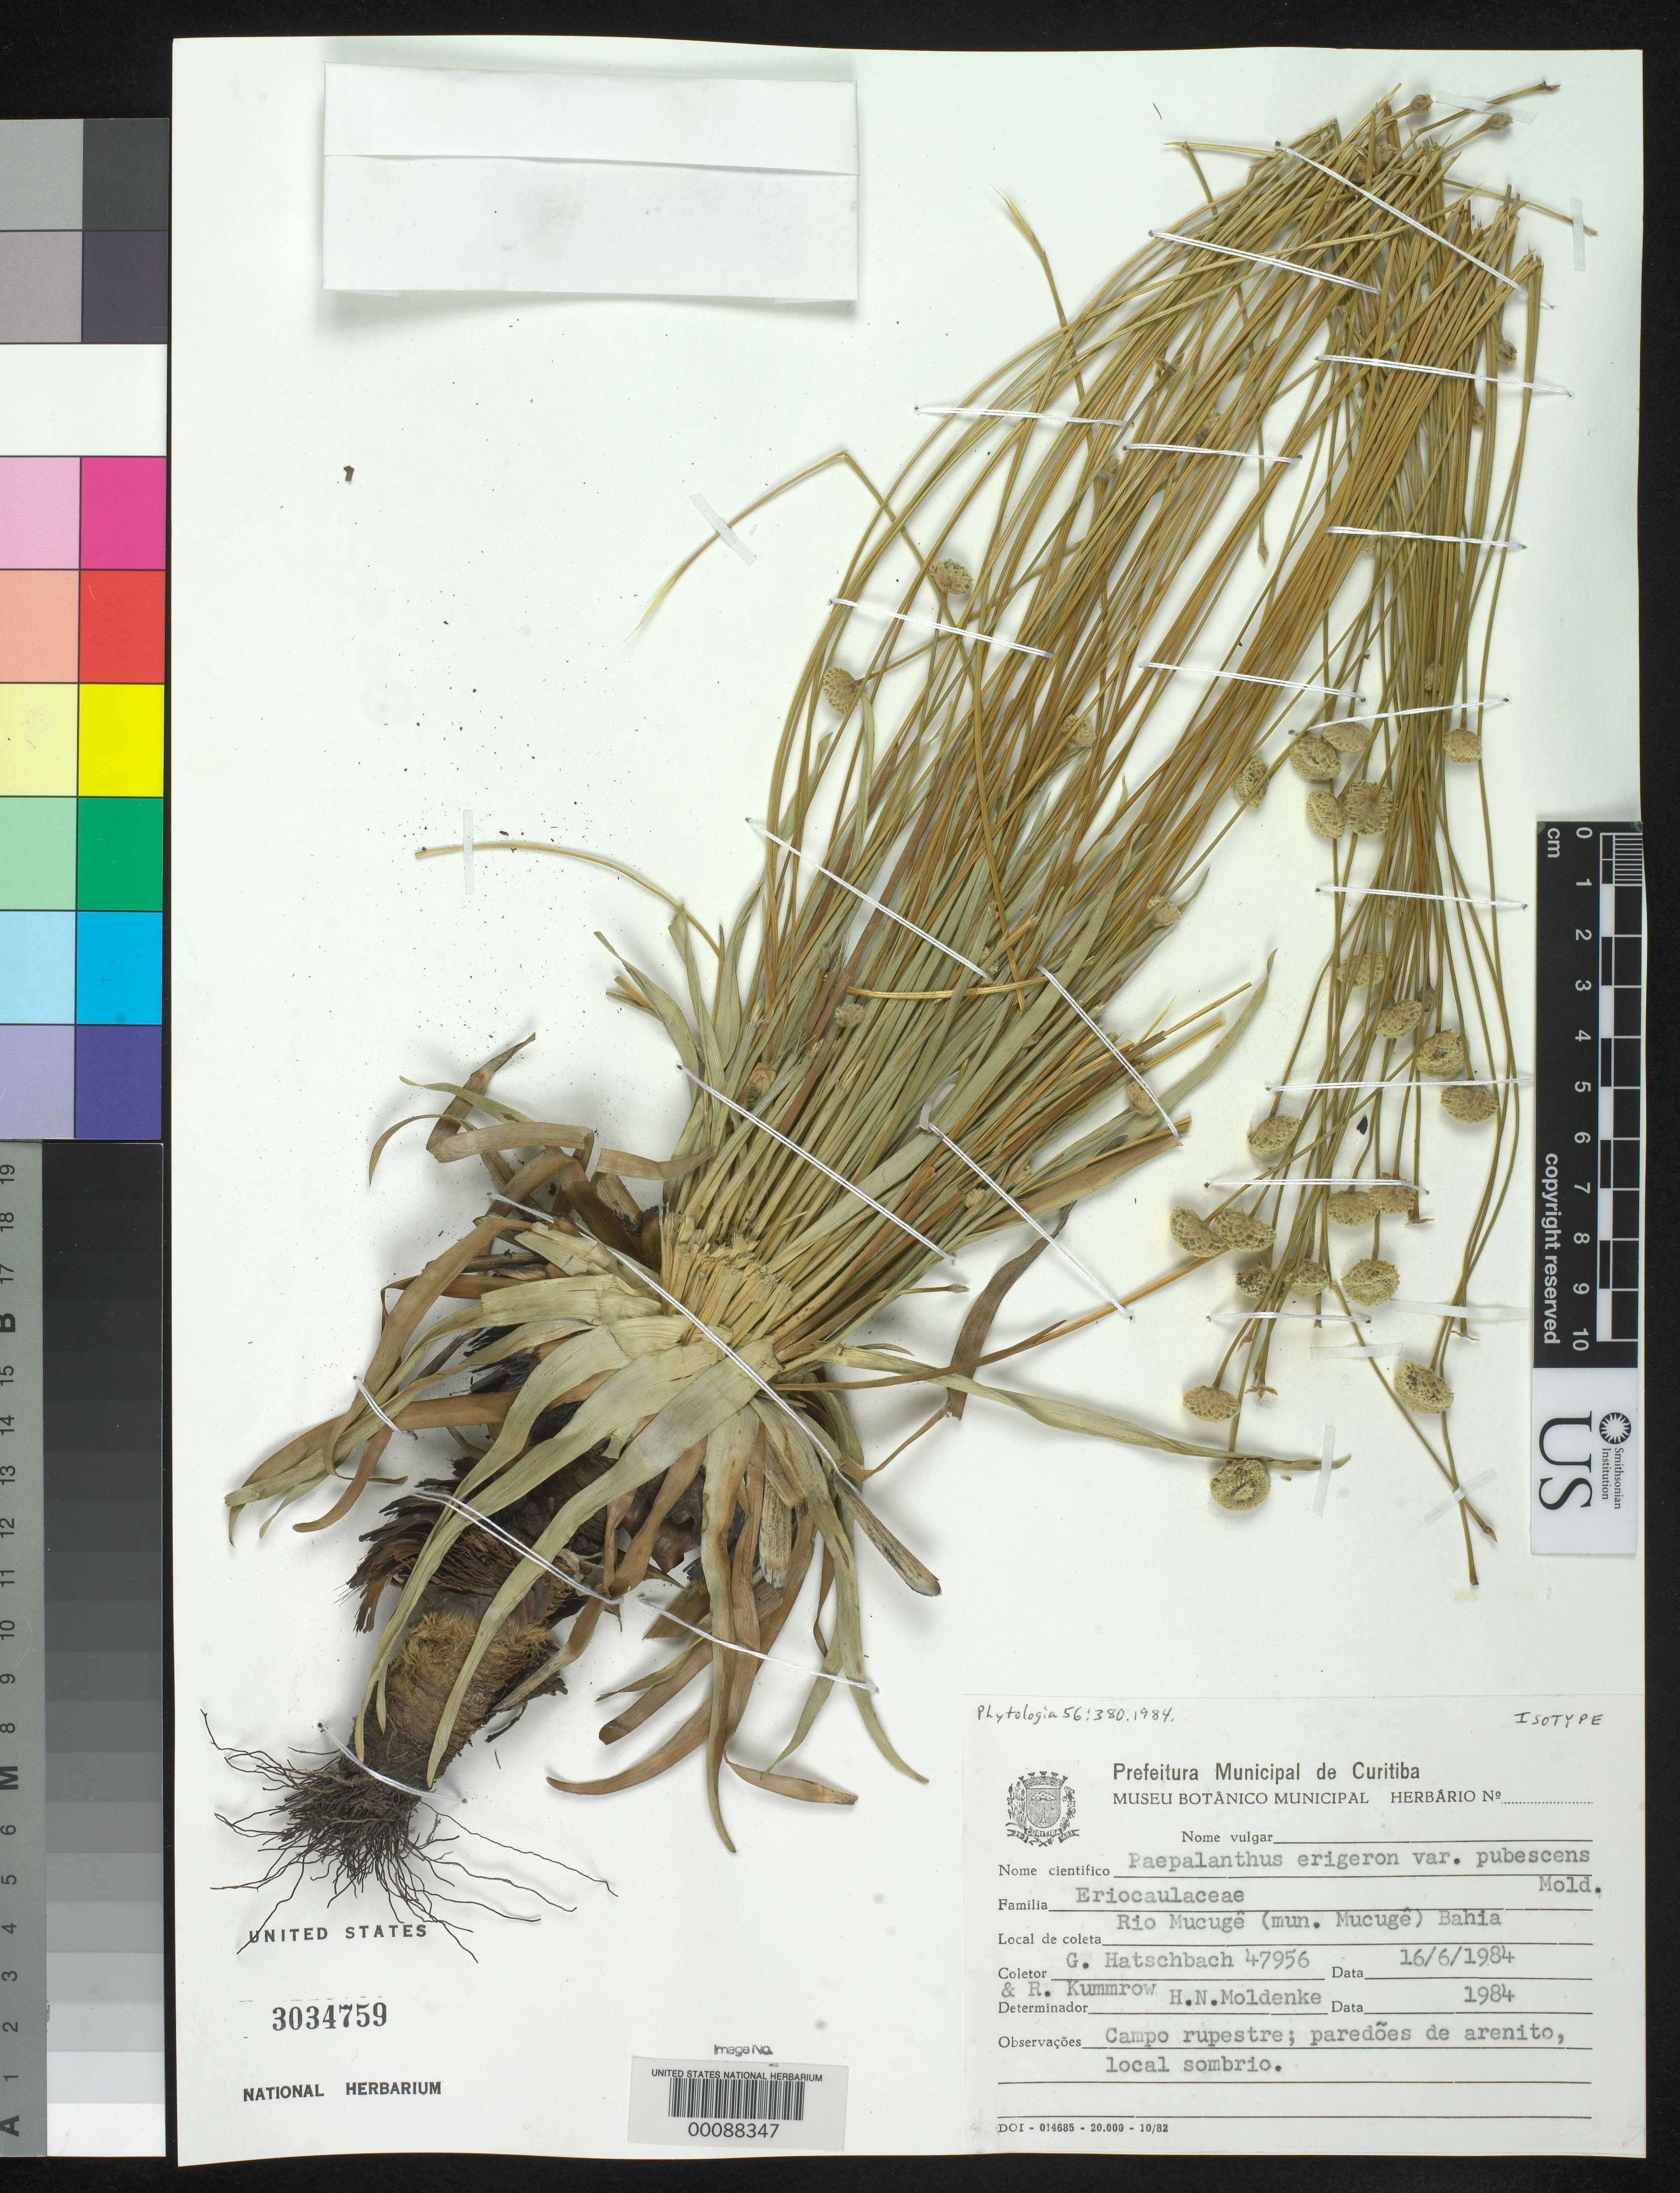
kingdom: Plantae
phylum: Tracheophyta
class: Liliopsida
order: Poales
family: Eriocaulaceae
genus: Paepalanthus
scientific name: Paepalanthus erigeron var. pubescens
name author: Moldenke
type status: Isotype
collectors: G. Hatschbach & R. Kummrow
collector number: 47956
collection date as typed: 16 Jun 1984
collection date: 1984-06-16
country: Brazil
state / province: Bahia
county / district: Mucugê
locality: Rio Mucuge.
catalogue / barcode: US 3034759